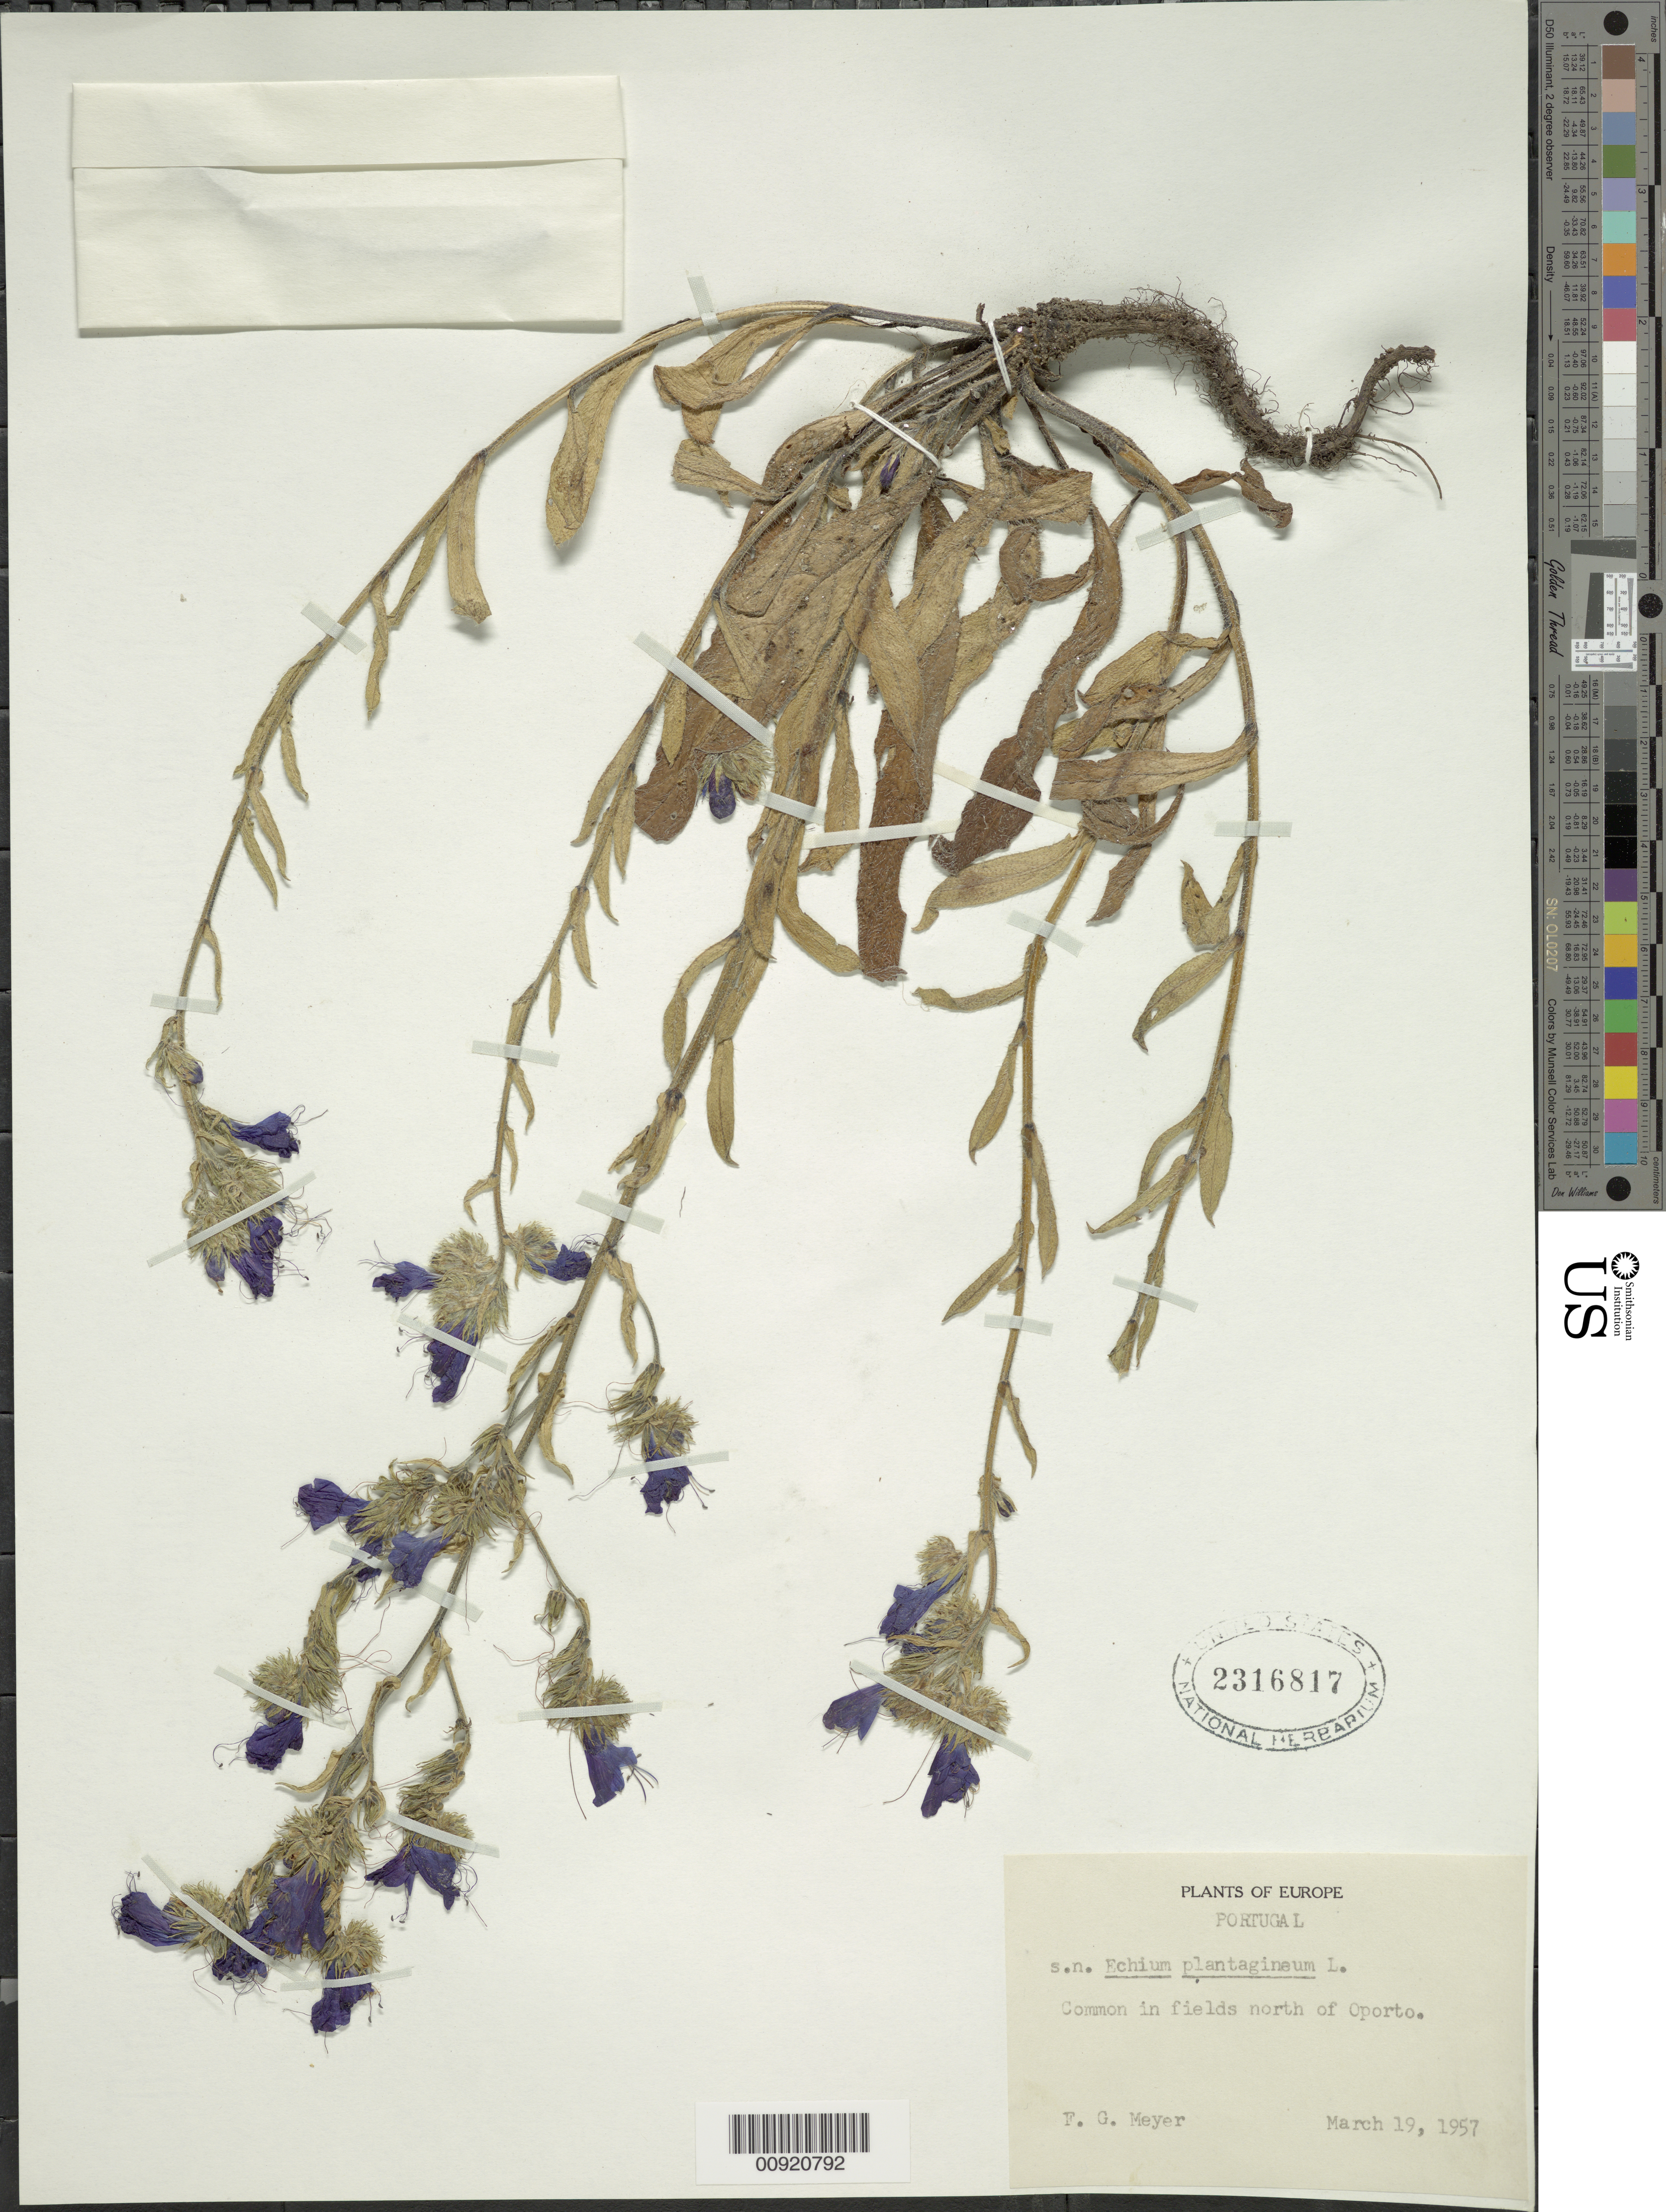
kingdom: Plantae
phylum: Tracheophyta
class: Magnoliopsida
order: Boraginales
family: Boraginaceae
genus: Echium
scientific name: Echium plantagineum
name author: L.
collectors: F. G. Meyer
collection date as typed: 19 Mar 1957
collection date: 1957-03-19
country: Portugal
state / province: Porto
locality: Grande Porto. Common in fields north of Oporto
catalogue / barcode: US 2316817